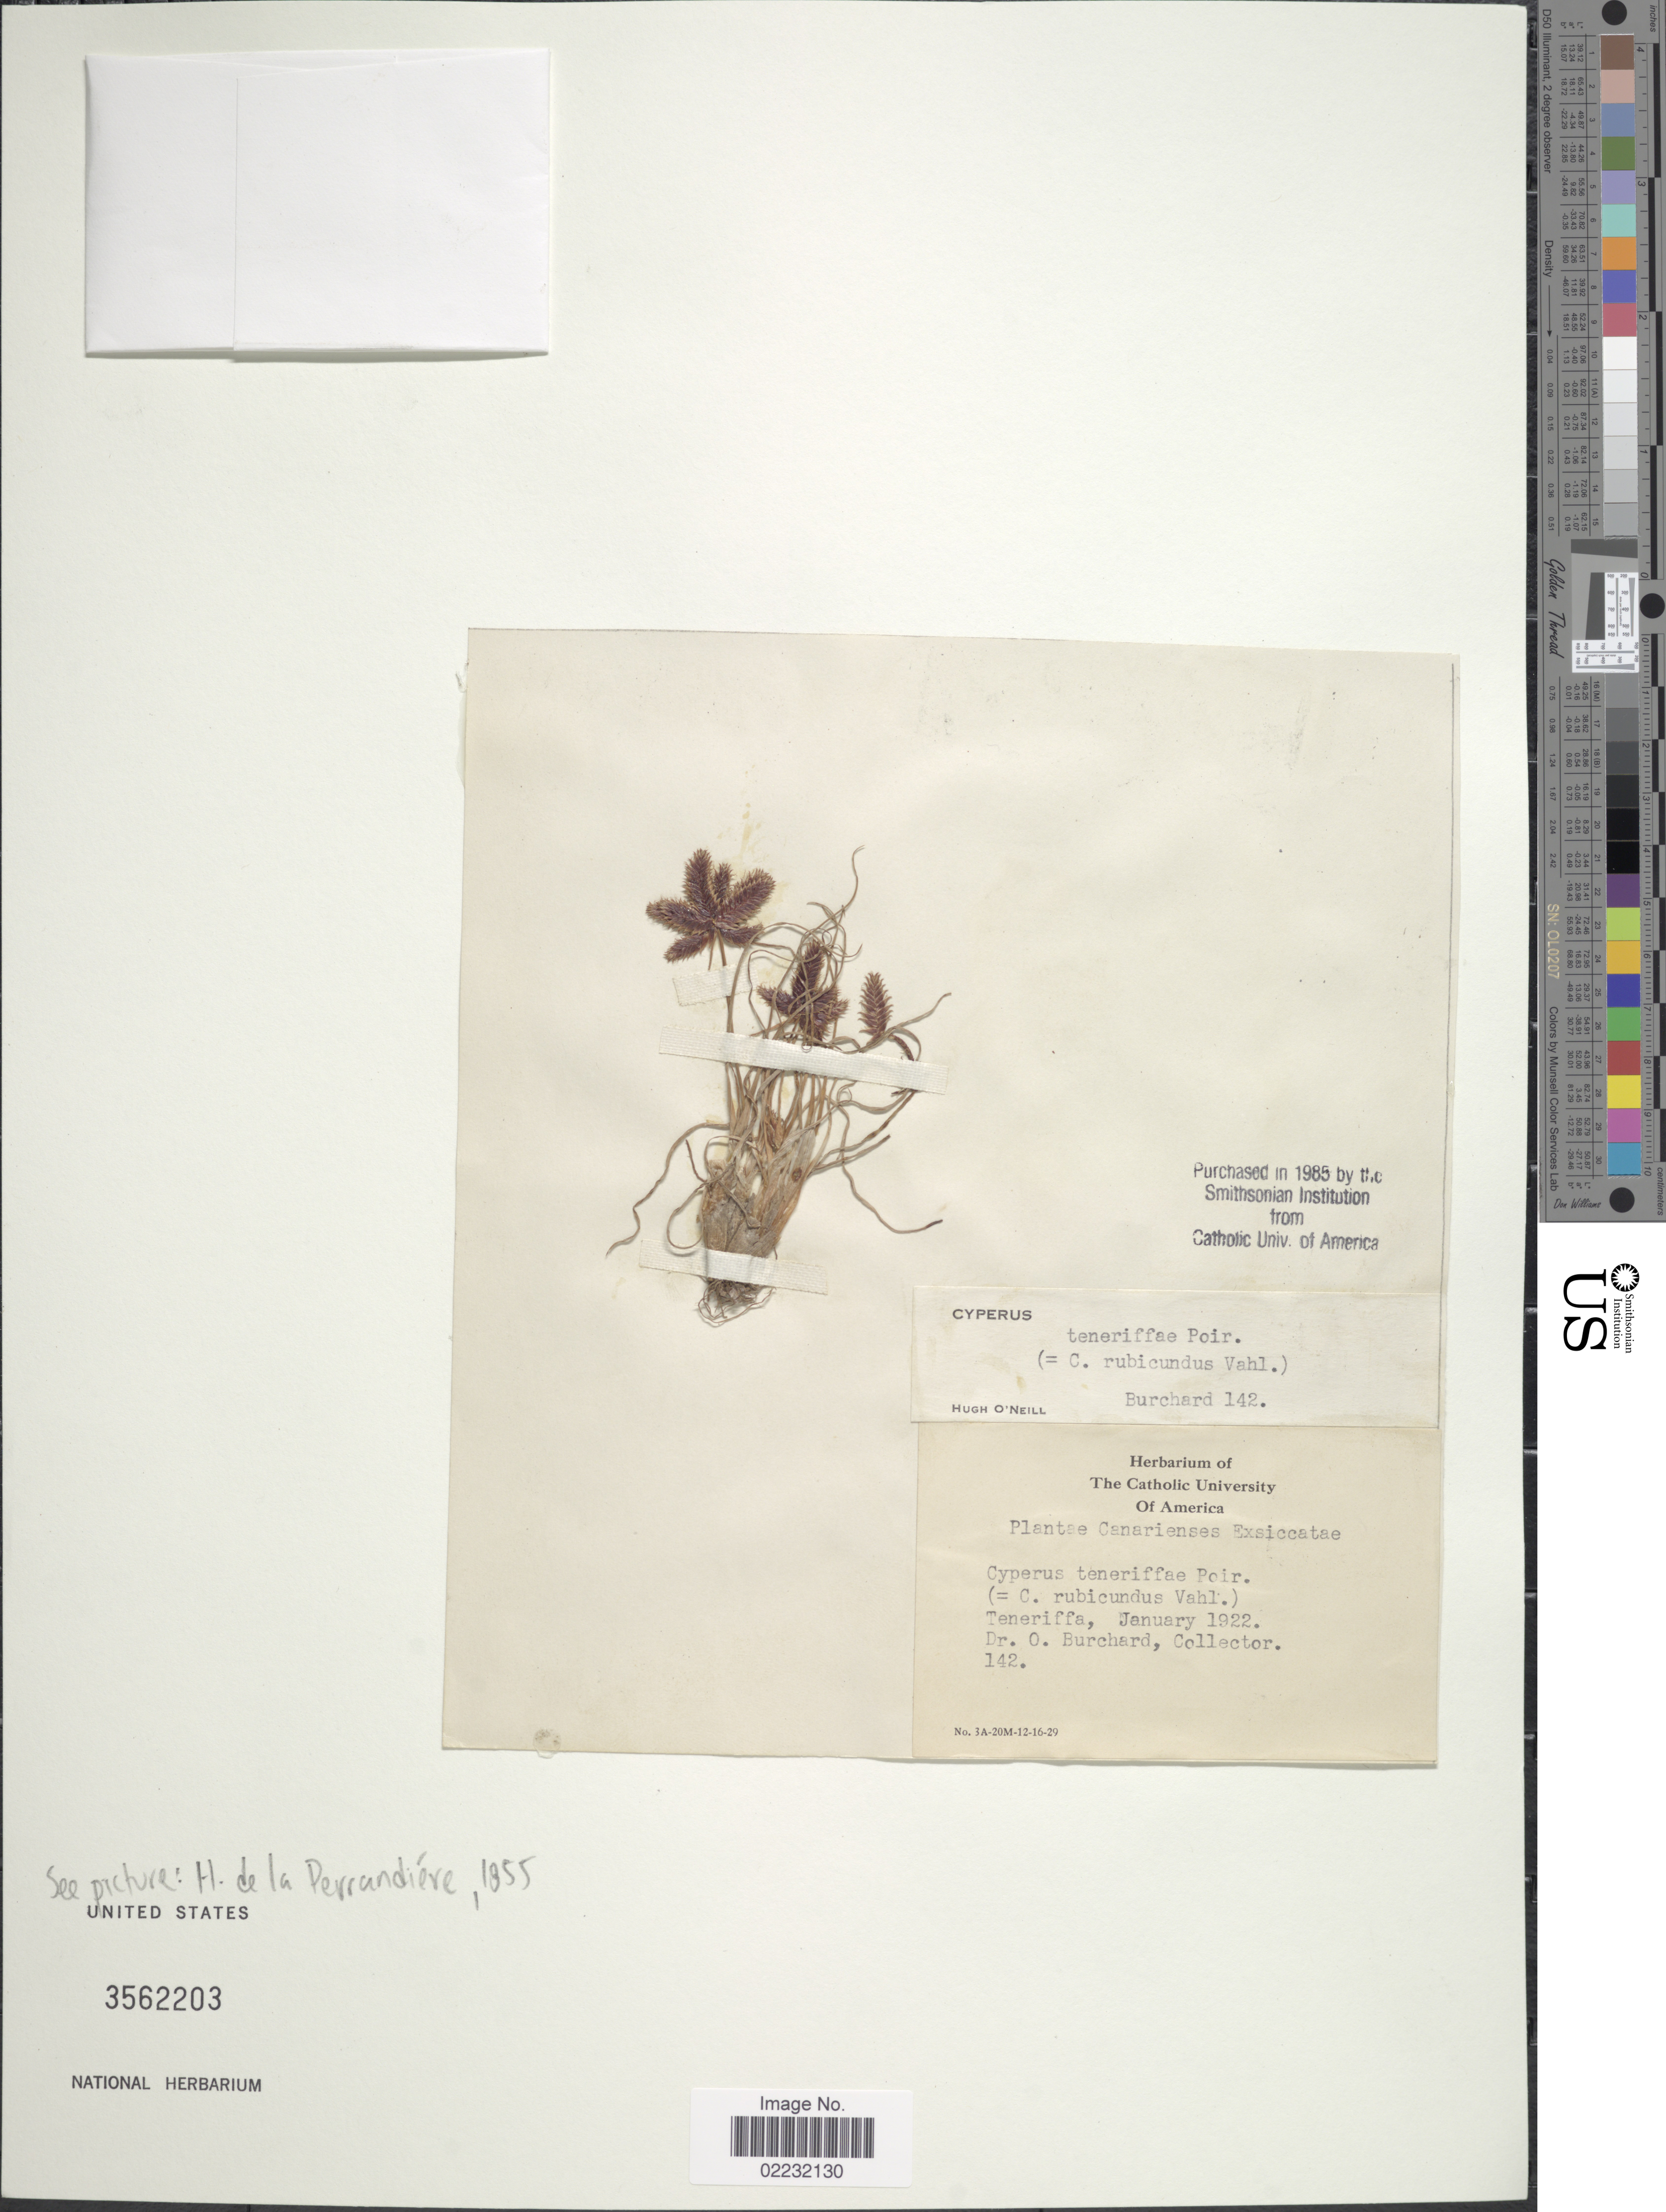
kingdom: Plantae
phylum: Tracheophyta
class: Liliopsida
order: Poales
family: Cyperaceae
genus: Cyperus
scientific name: Cyperus rubicundus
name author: Vahl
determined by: Strong, Mark T., (BOT), Smithsonian Institution - National Museum of Natural History (UNITED STATES)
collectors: O. Burchard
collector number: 142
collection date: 1922-01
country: Spain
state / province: Canarias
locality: Canarienses, Teneriffa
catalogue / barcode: US 3562203